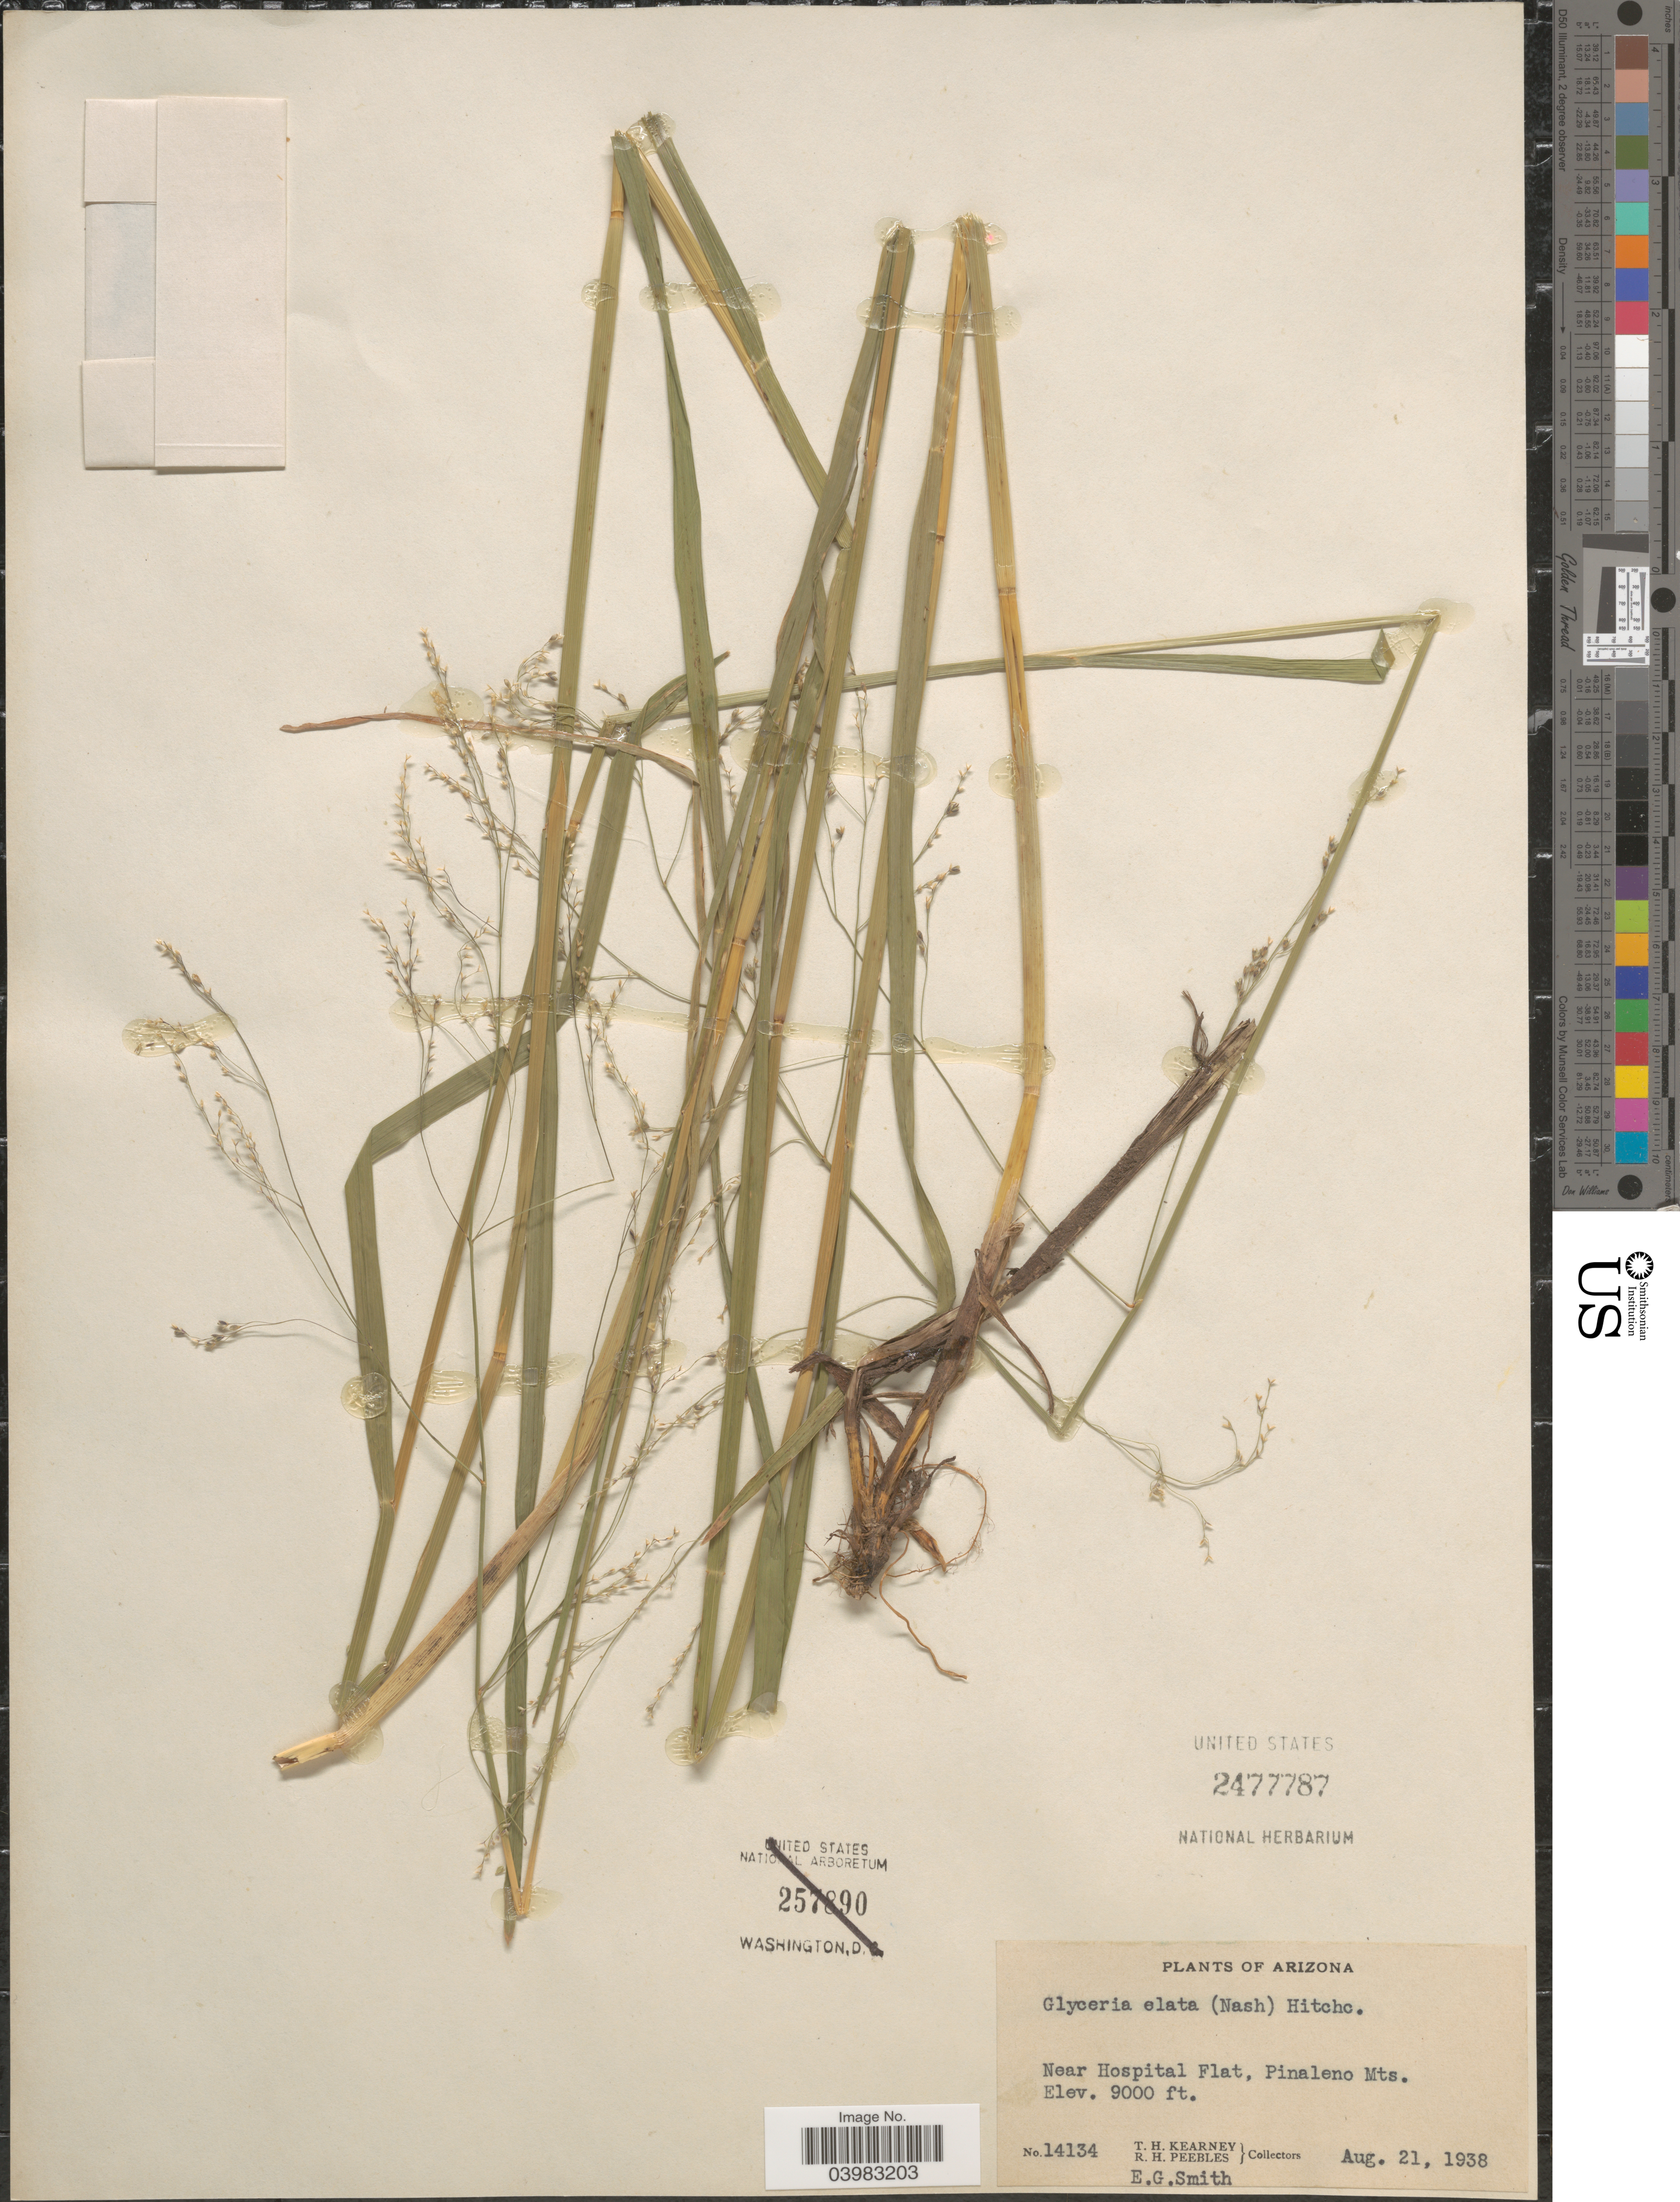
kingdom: Plantae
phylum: Tracheophyta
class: Liliopsida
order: Poales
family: Poaceae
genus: Glyceria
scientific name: Glyceria elata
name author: (Nash) M.E. Jones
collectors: T. H. Kearney, R. H. Peebles & E. G. Smith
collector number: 14134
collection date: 1938-08-21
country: United States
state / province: Arizona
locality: Near Hospital Flat, Pinaleno Mts.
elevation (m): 2743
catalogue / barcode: US 2477787